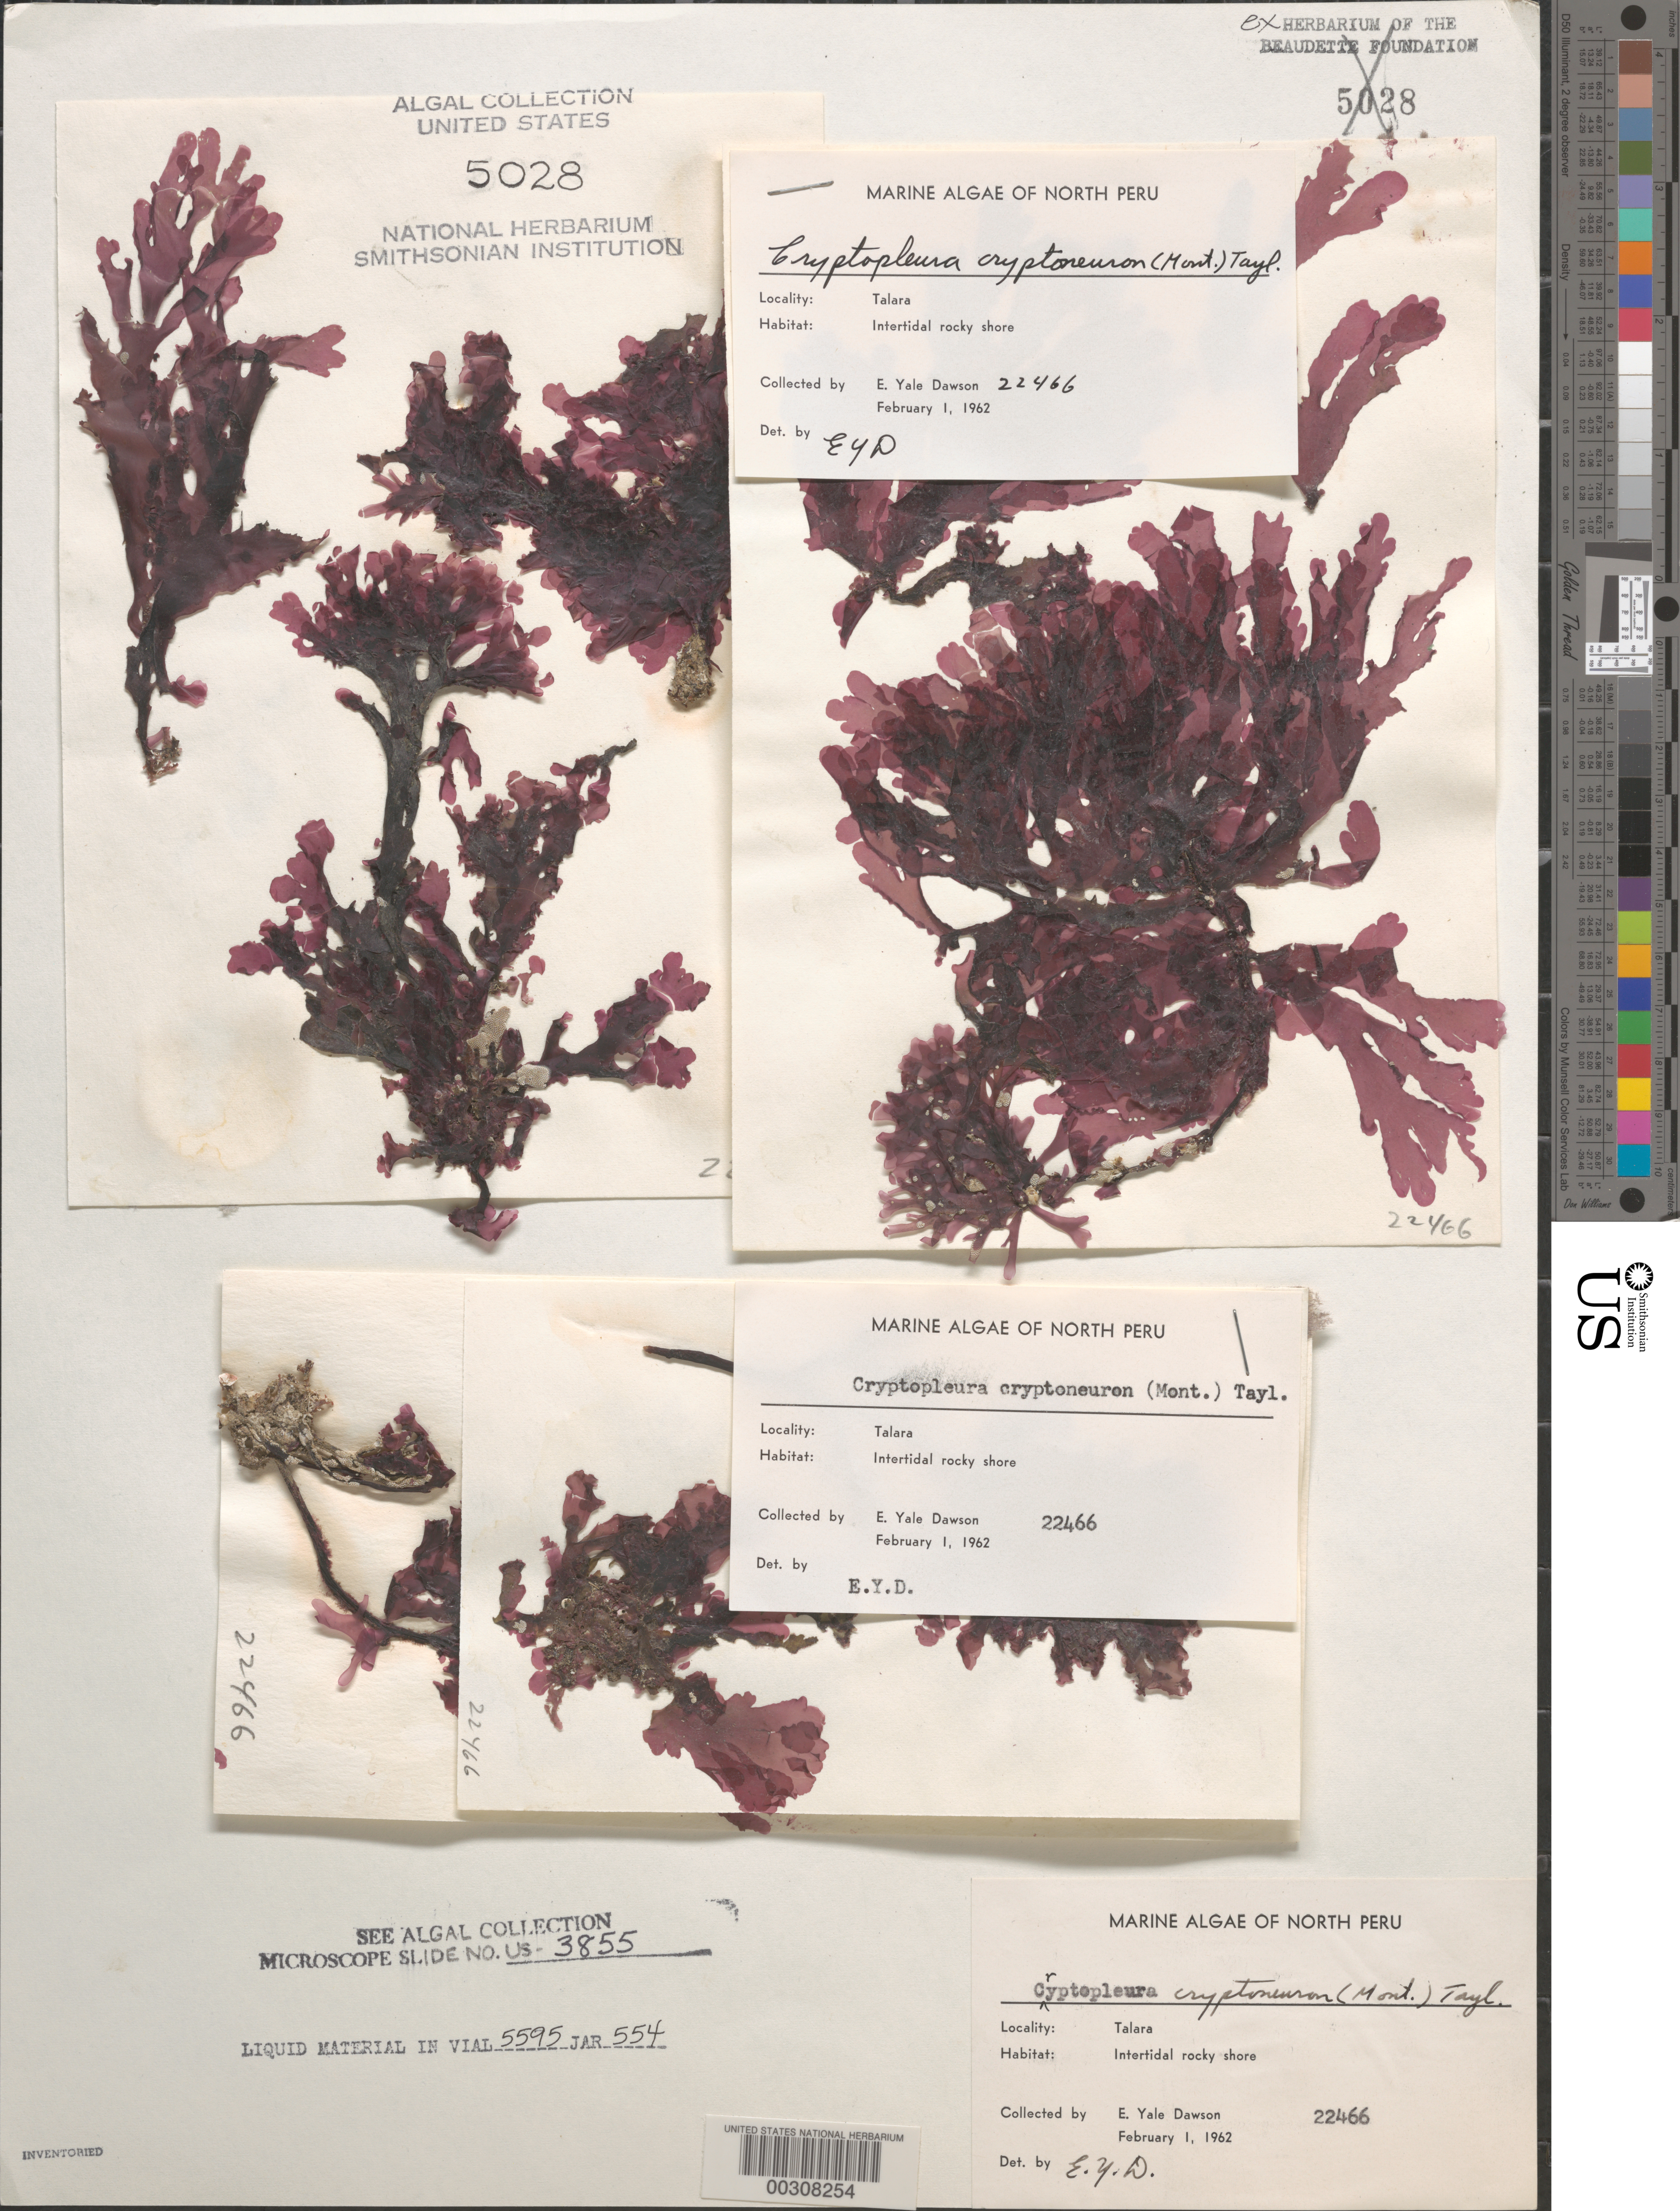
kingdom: Plantae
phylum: Rhodophyta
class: Florideophyceae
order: Ceramiales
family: Delesseriaceae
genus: Cryptopleura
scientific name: Cryptopleura cryptoneuron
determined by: Dawson, E. Y.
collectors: E. Y. Dawson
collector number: EYD 22466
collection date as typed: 01 Feb 1962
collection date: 1962-02-01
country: Peru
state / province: Piura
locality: Talara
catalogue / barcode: US 5028